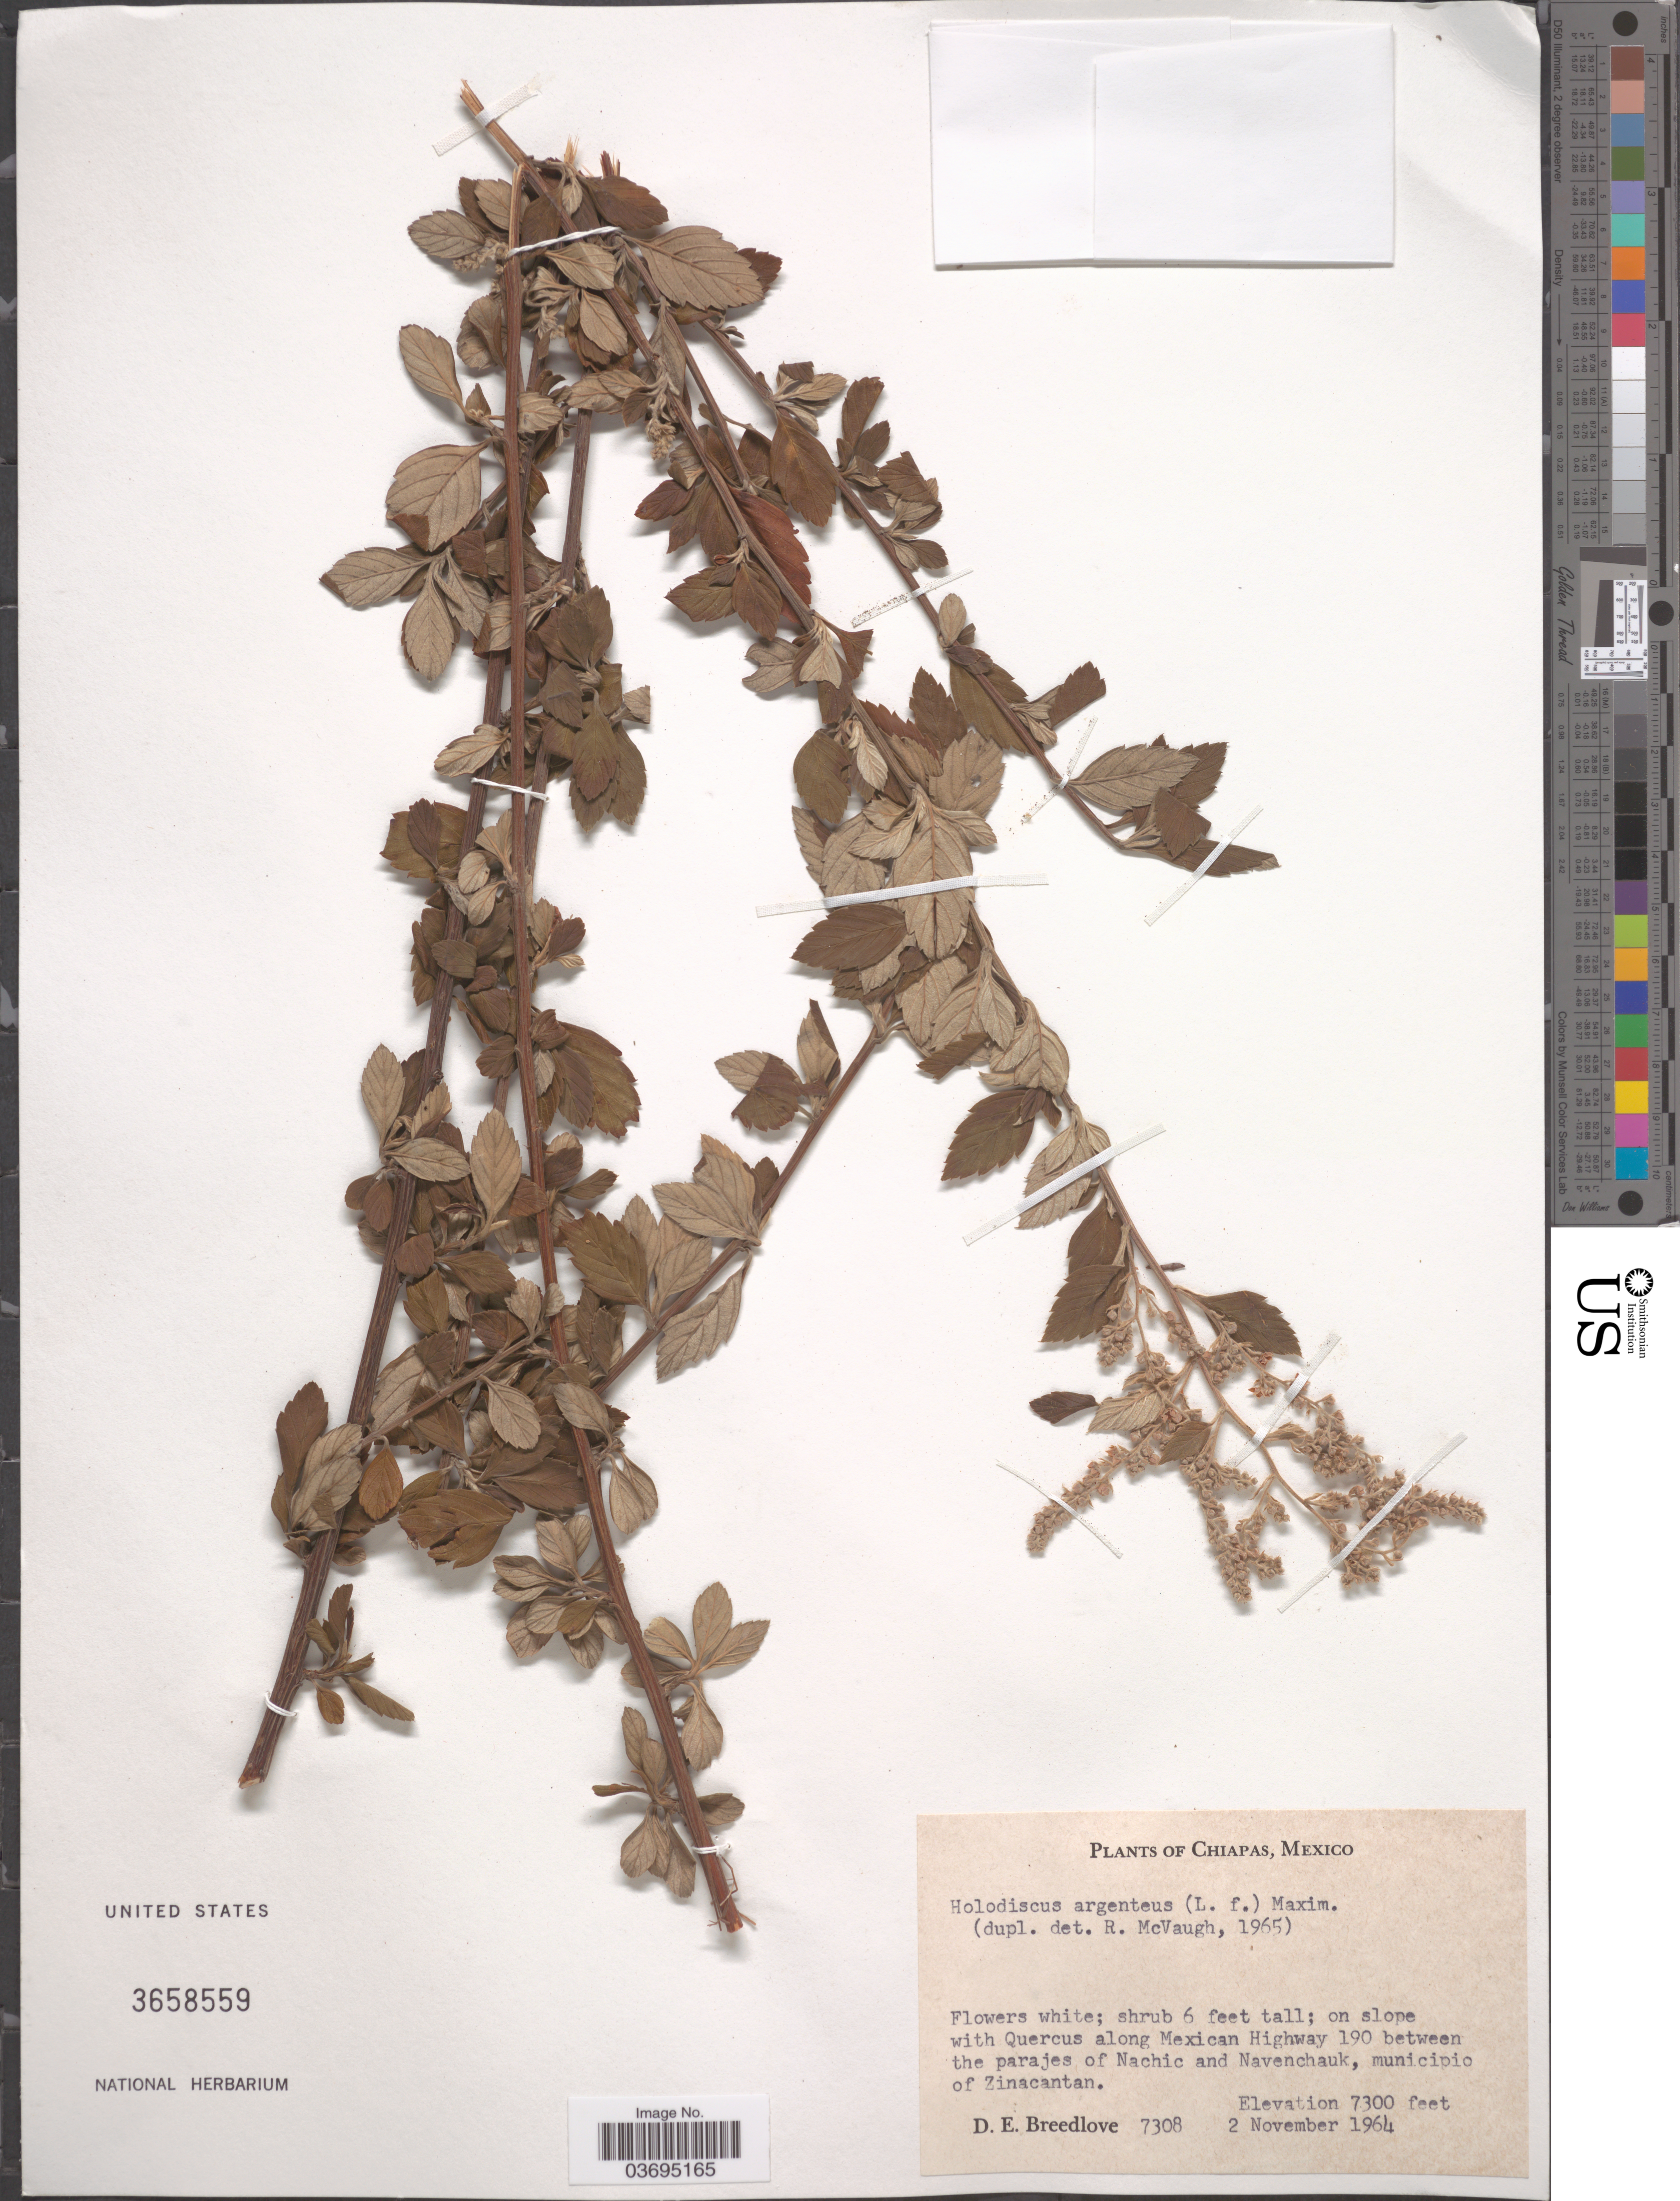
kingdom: Plantae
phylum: Tracheophyta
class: Magnoliopsida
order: Rosales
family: Rosaceae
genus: Holodiscus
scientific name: Holodiscus argenteus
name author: (L. f.) Maxim.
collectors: D. E. Breedlove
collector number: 7308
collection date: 1964-11-02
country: Mexico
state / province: Chiapas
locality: Along Mexican Highway 190 between the parajes of Nachic and Navenchauk, municipio of Zinacantan.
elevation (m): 2225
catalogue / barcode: US 3658559